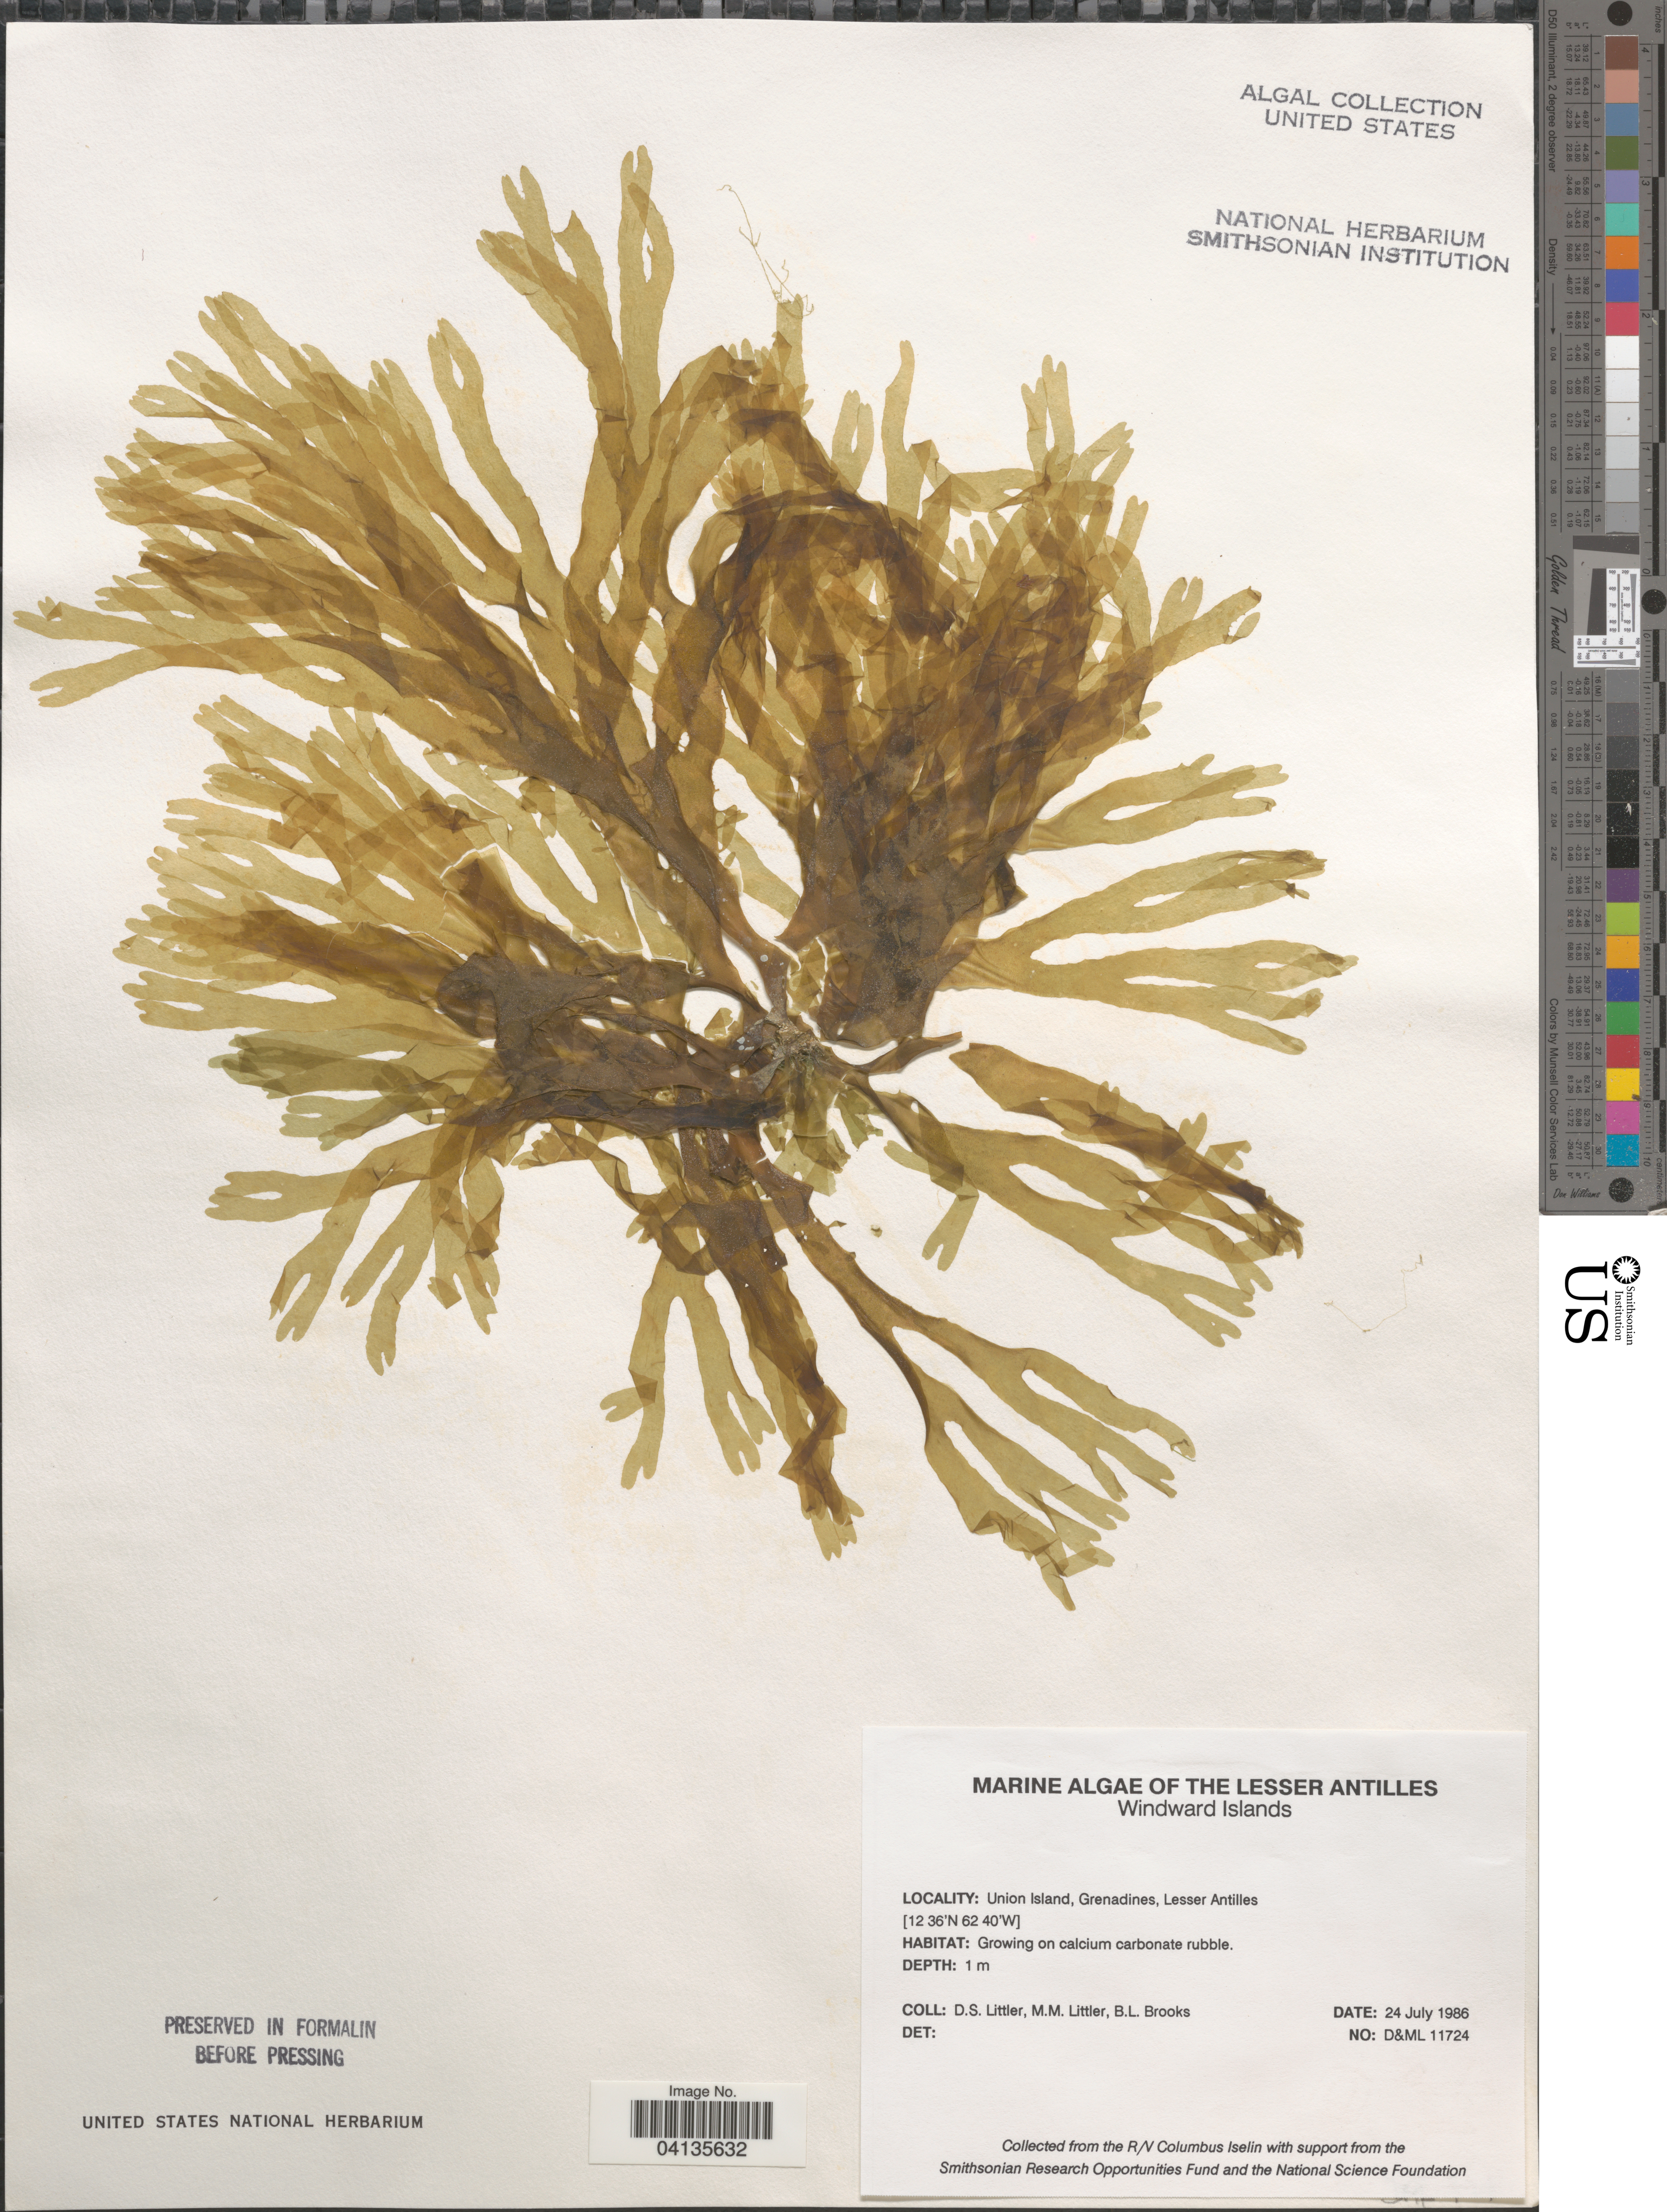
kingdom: Plantae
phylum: Rhodophyta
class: Florideophyceae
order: Corallinales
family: Corallinaceae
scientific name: Crustose Coralline Algae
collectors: D. S. Littler & B. Brooks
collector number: D&ML11724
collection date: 1986-07-24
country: St. Vincent - Grenadines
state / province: Grenadines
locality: Windward Islands. Union Island, Lesser Antilles.